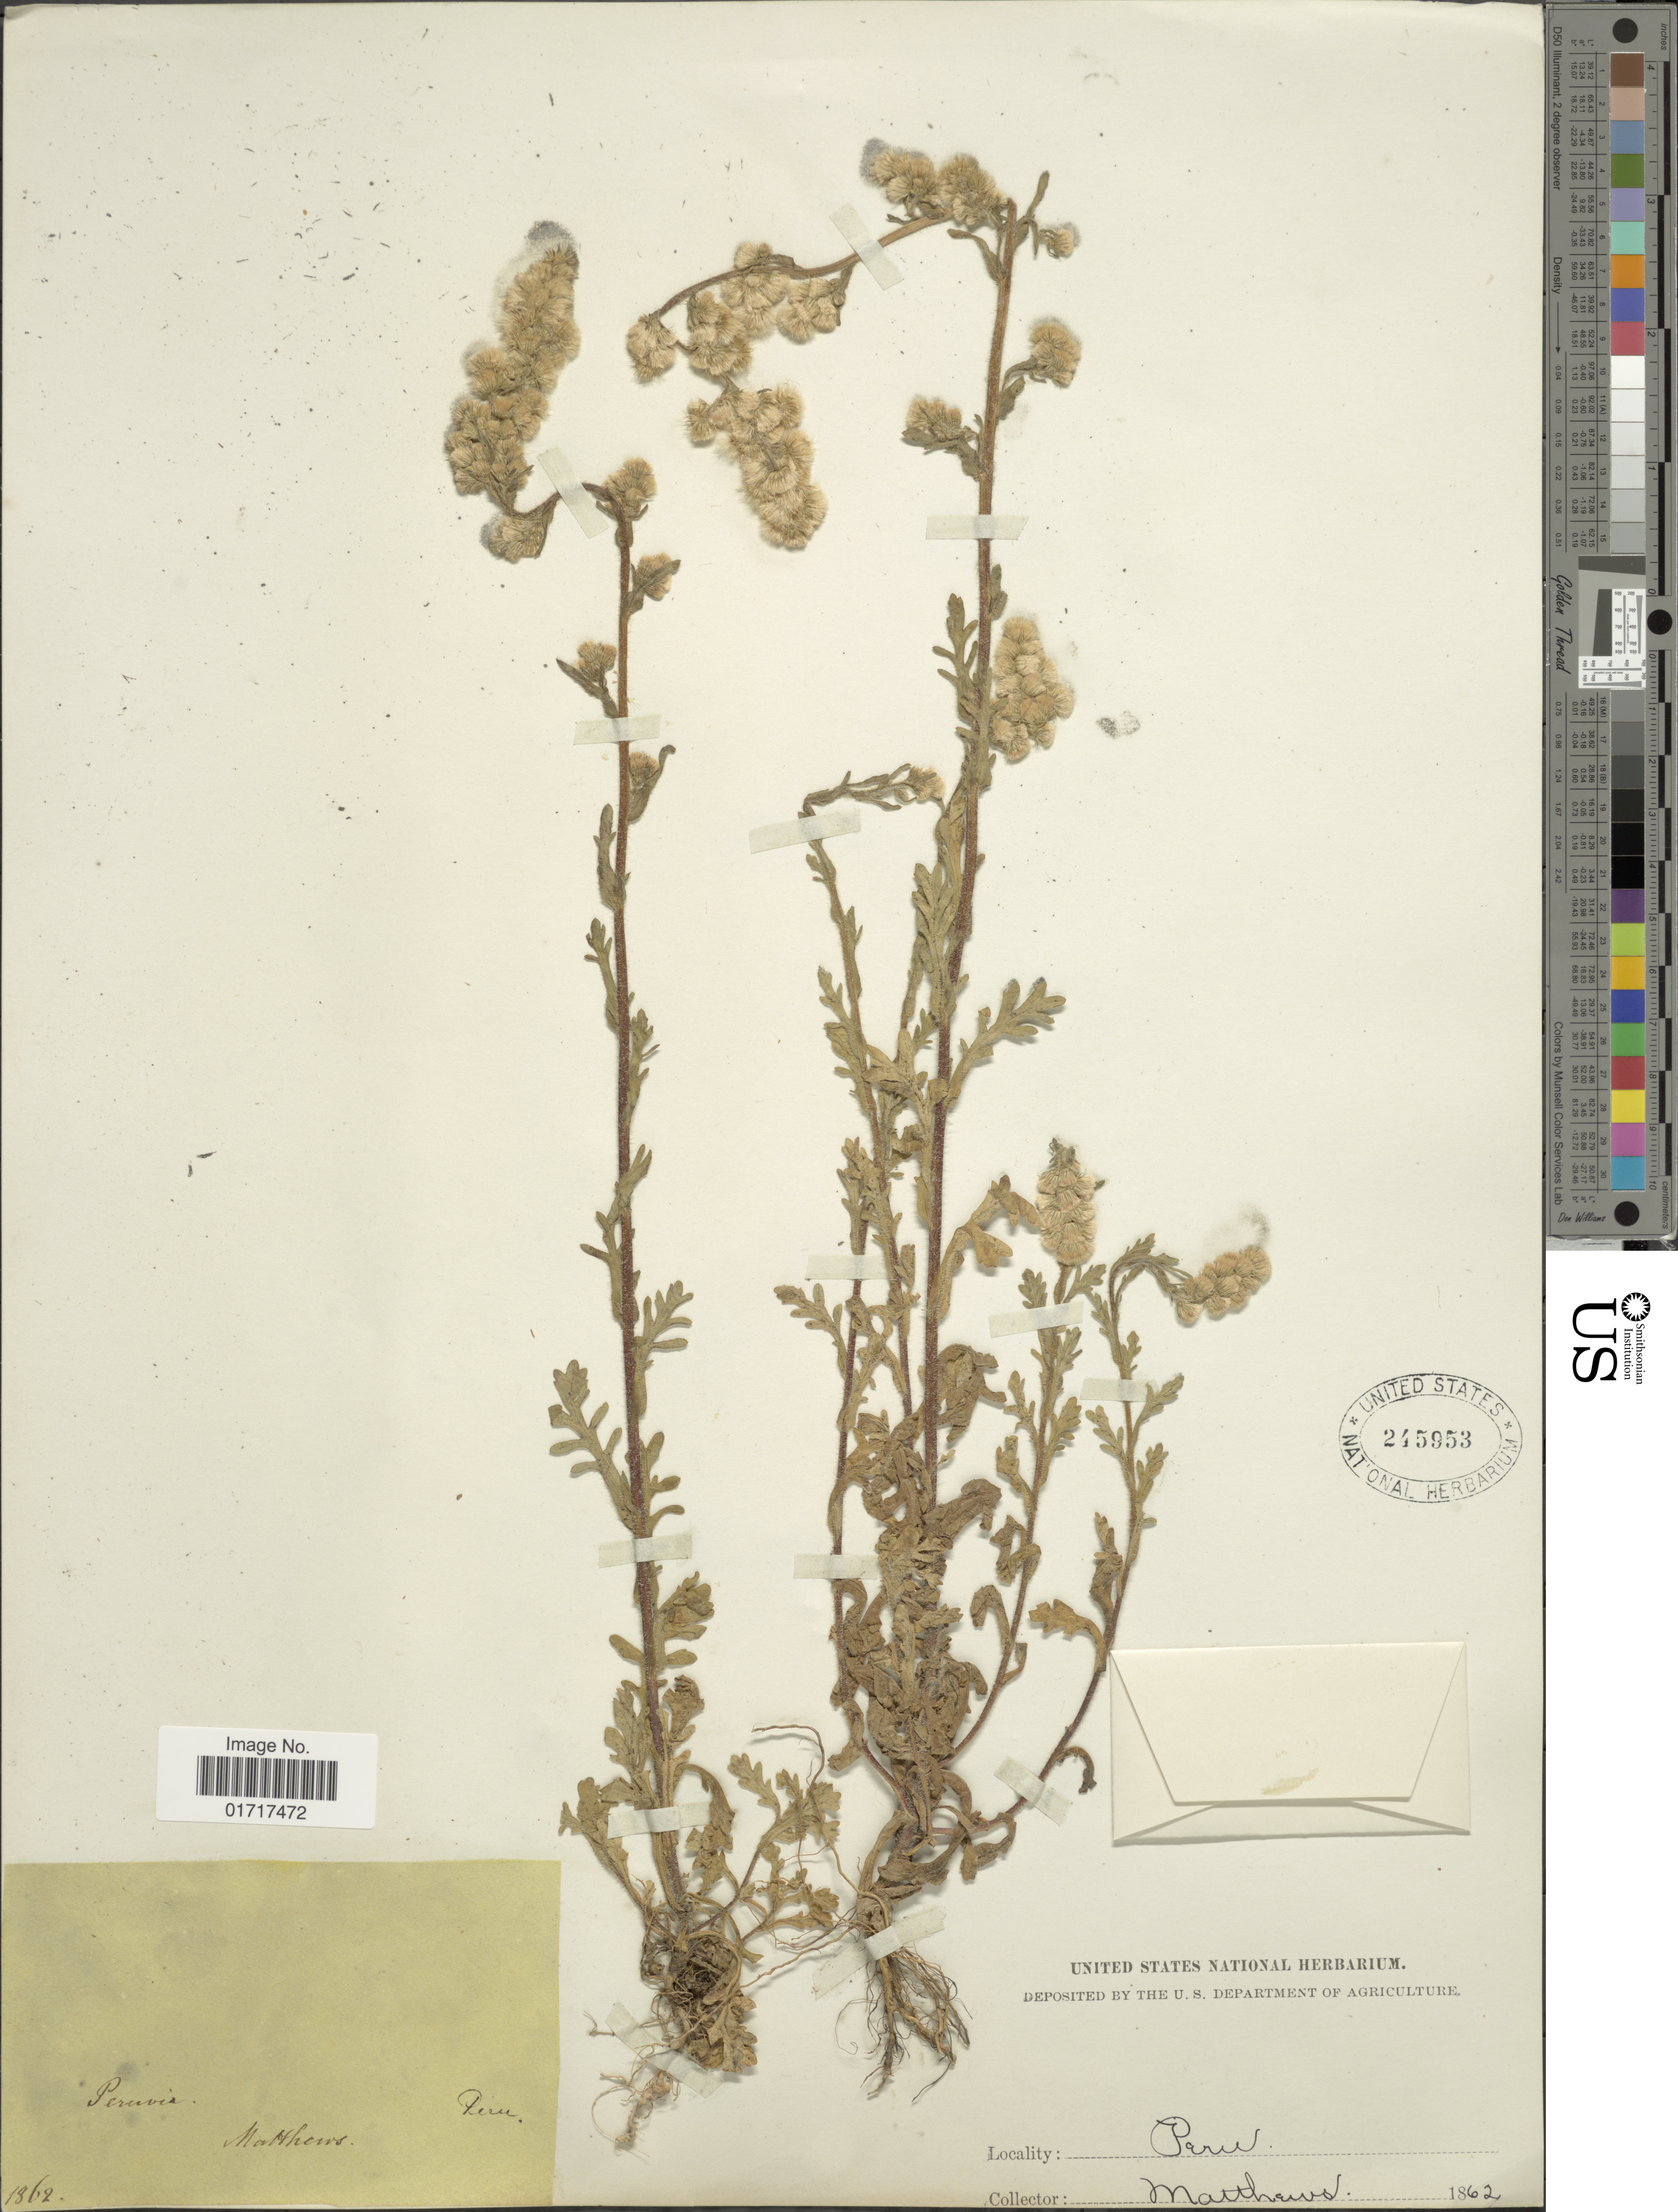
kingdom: Plantae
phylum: Tracheophyta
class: Magnoliopsida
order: Asterales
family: Asteraceae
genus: Conyza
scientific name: Conyza sophiifolia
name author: Kunth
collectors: -- Matthews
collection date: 1862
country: Peru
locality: Peru.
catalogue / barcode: US 245953